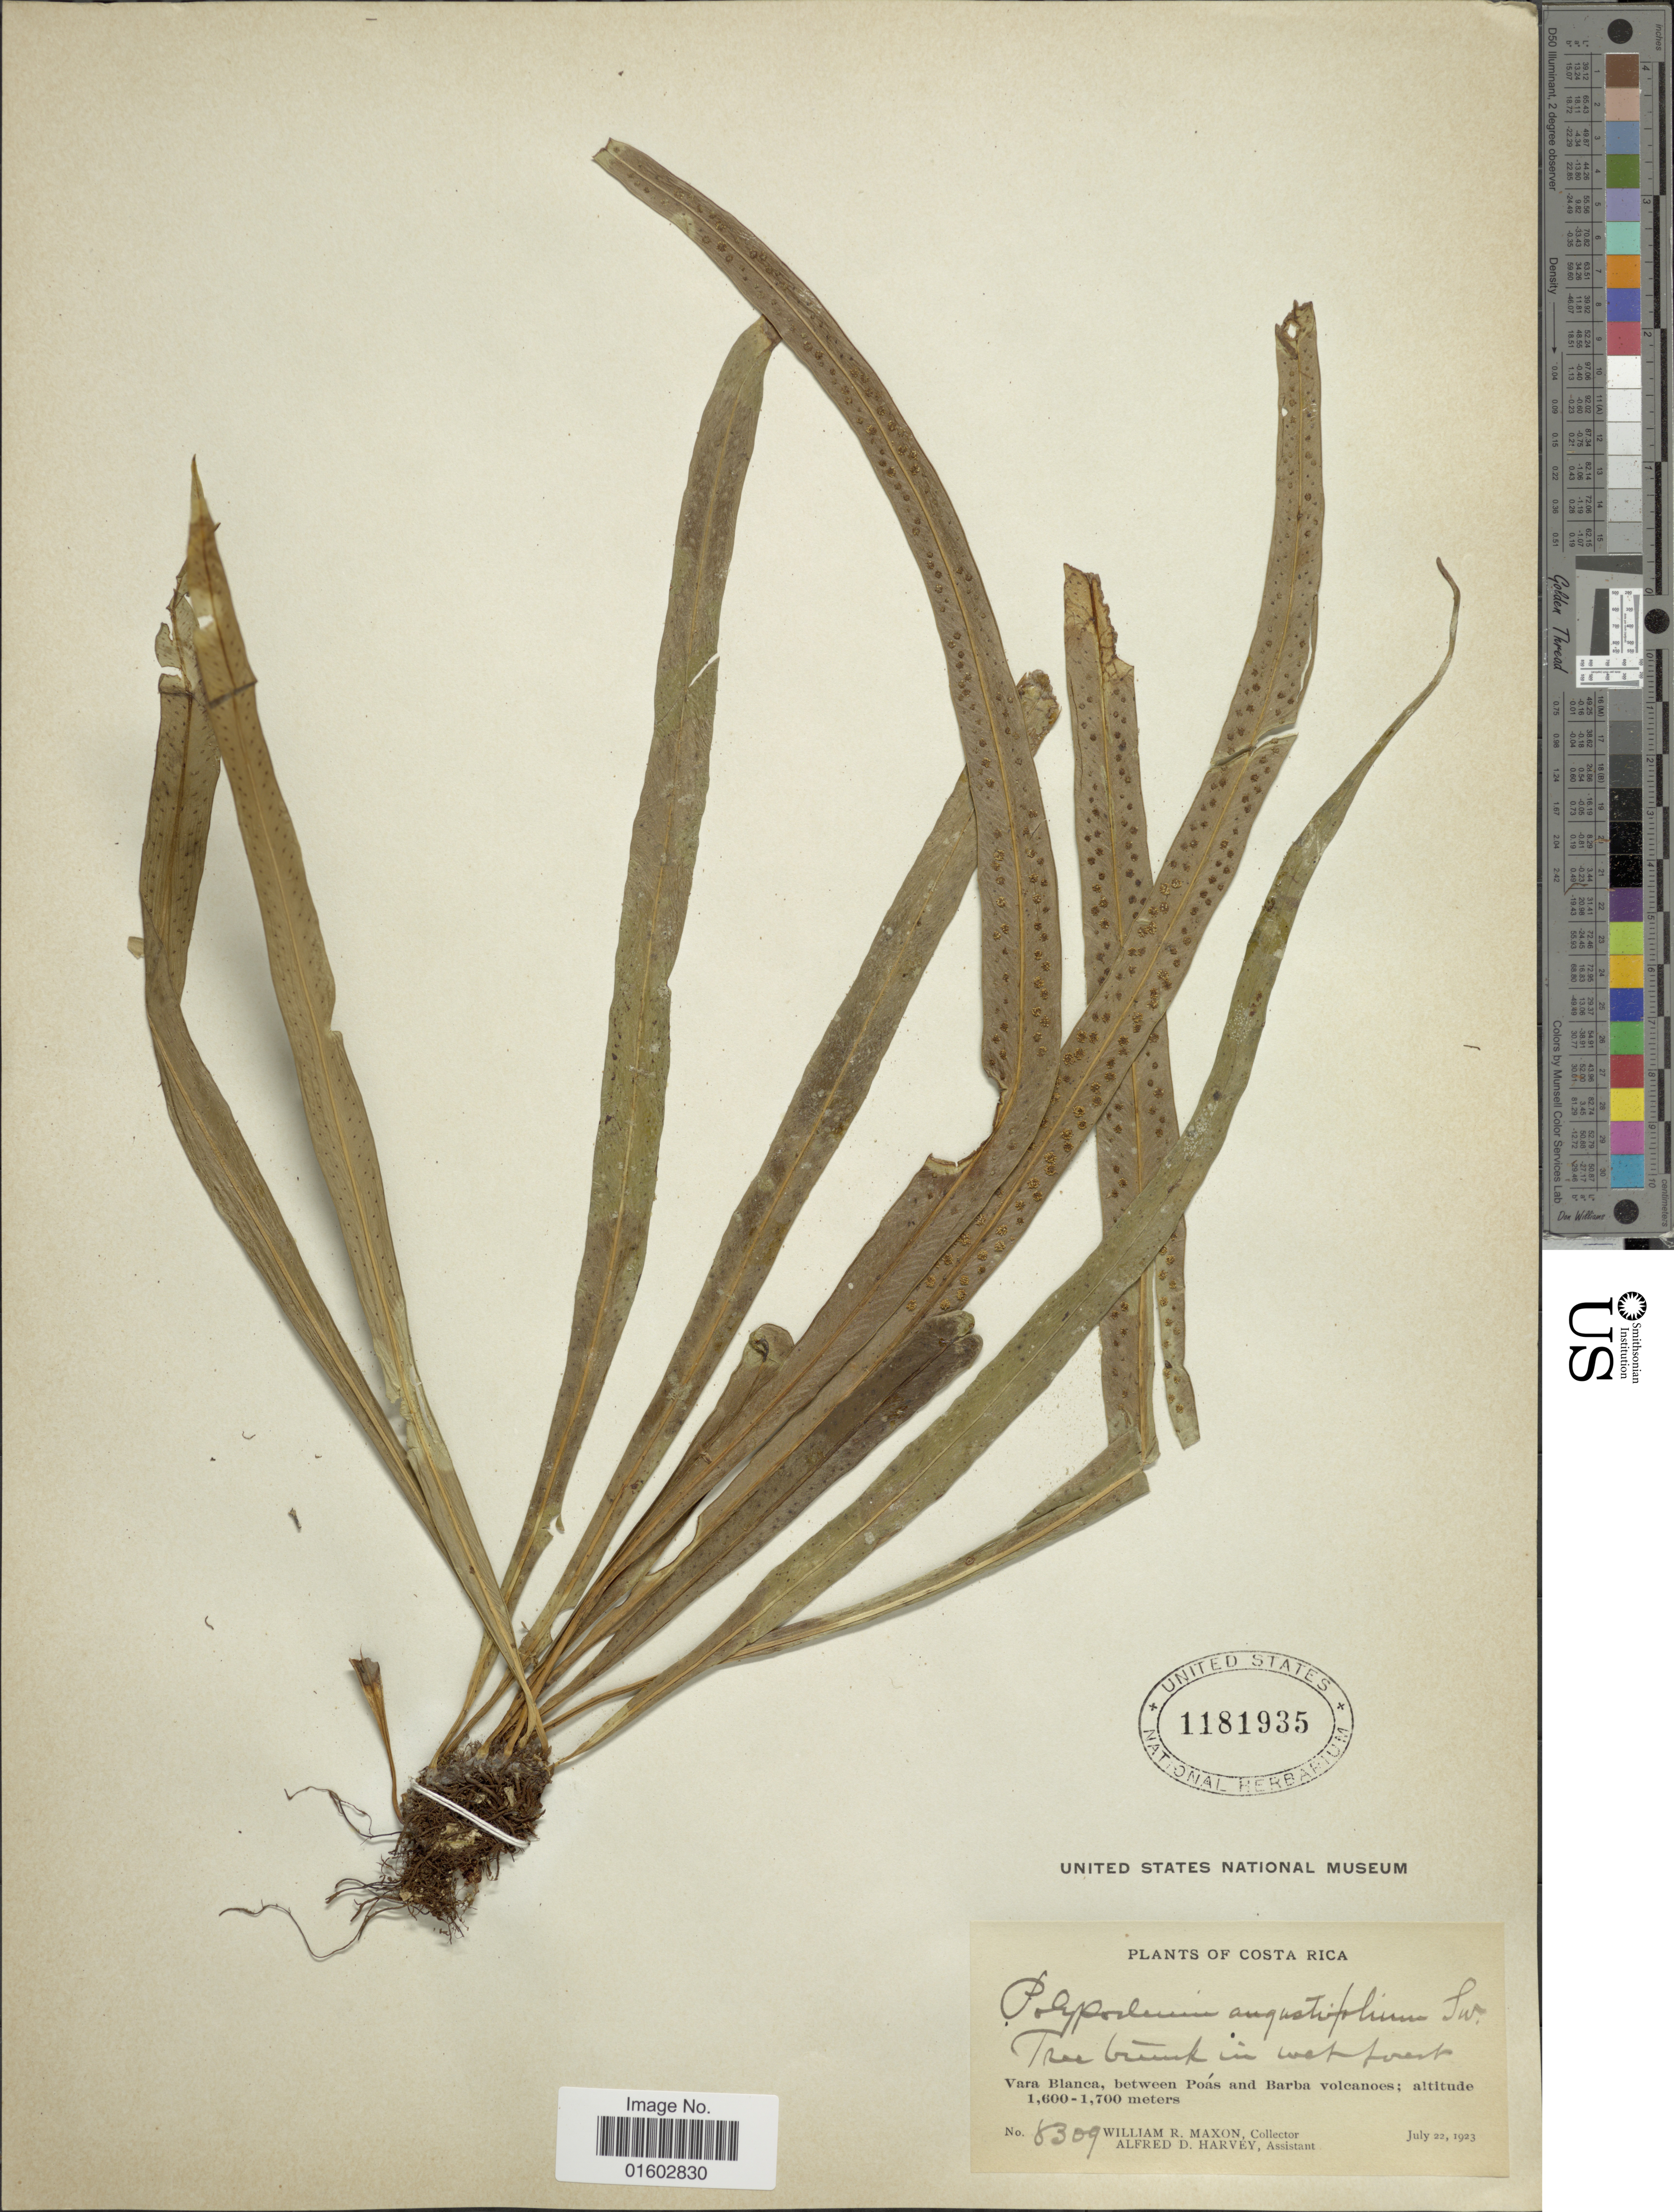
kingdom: Plantae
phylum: Tracheophyta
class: Polypodiopsida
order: Polypodiales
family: Polypodiaceae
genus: Campyloneurum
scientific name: Campyloneurum angustifolium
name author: (Sw.) Fée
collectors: W. R. Maxon & A. D. Harvey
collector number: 8309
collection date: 1923-07-22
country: Costa Rica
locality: Vara Blanca, between Poas and Barba volcanoes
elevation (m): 1600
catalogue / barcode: US 1181935